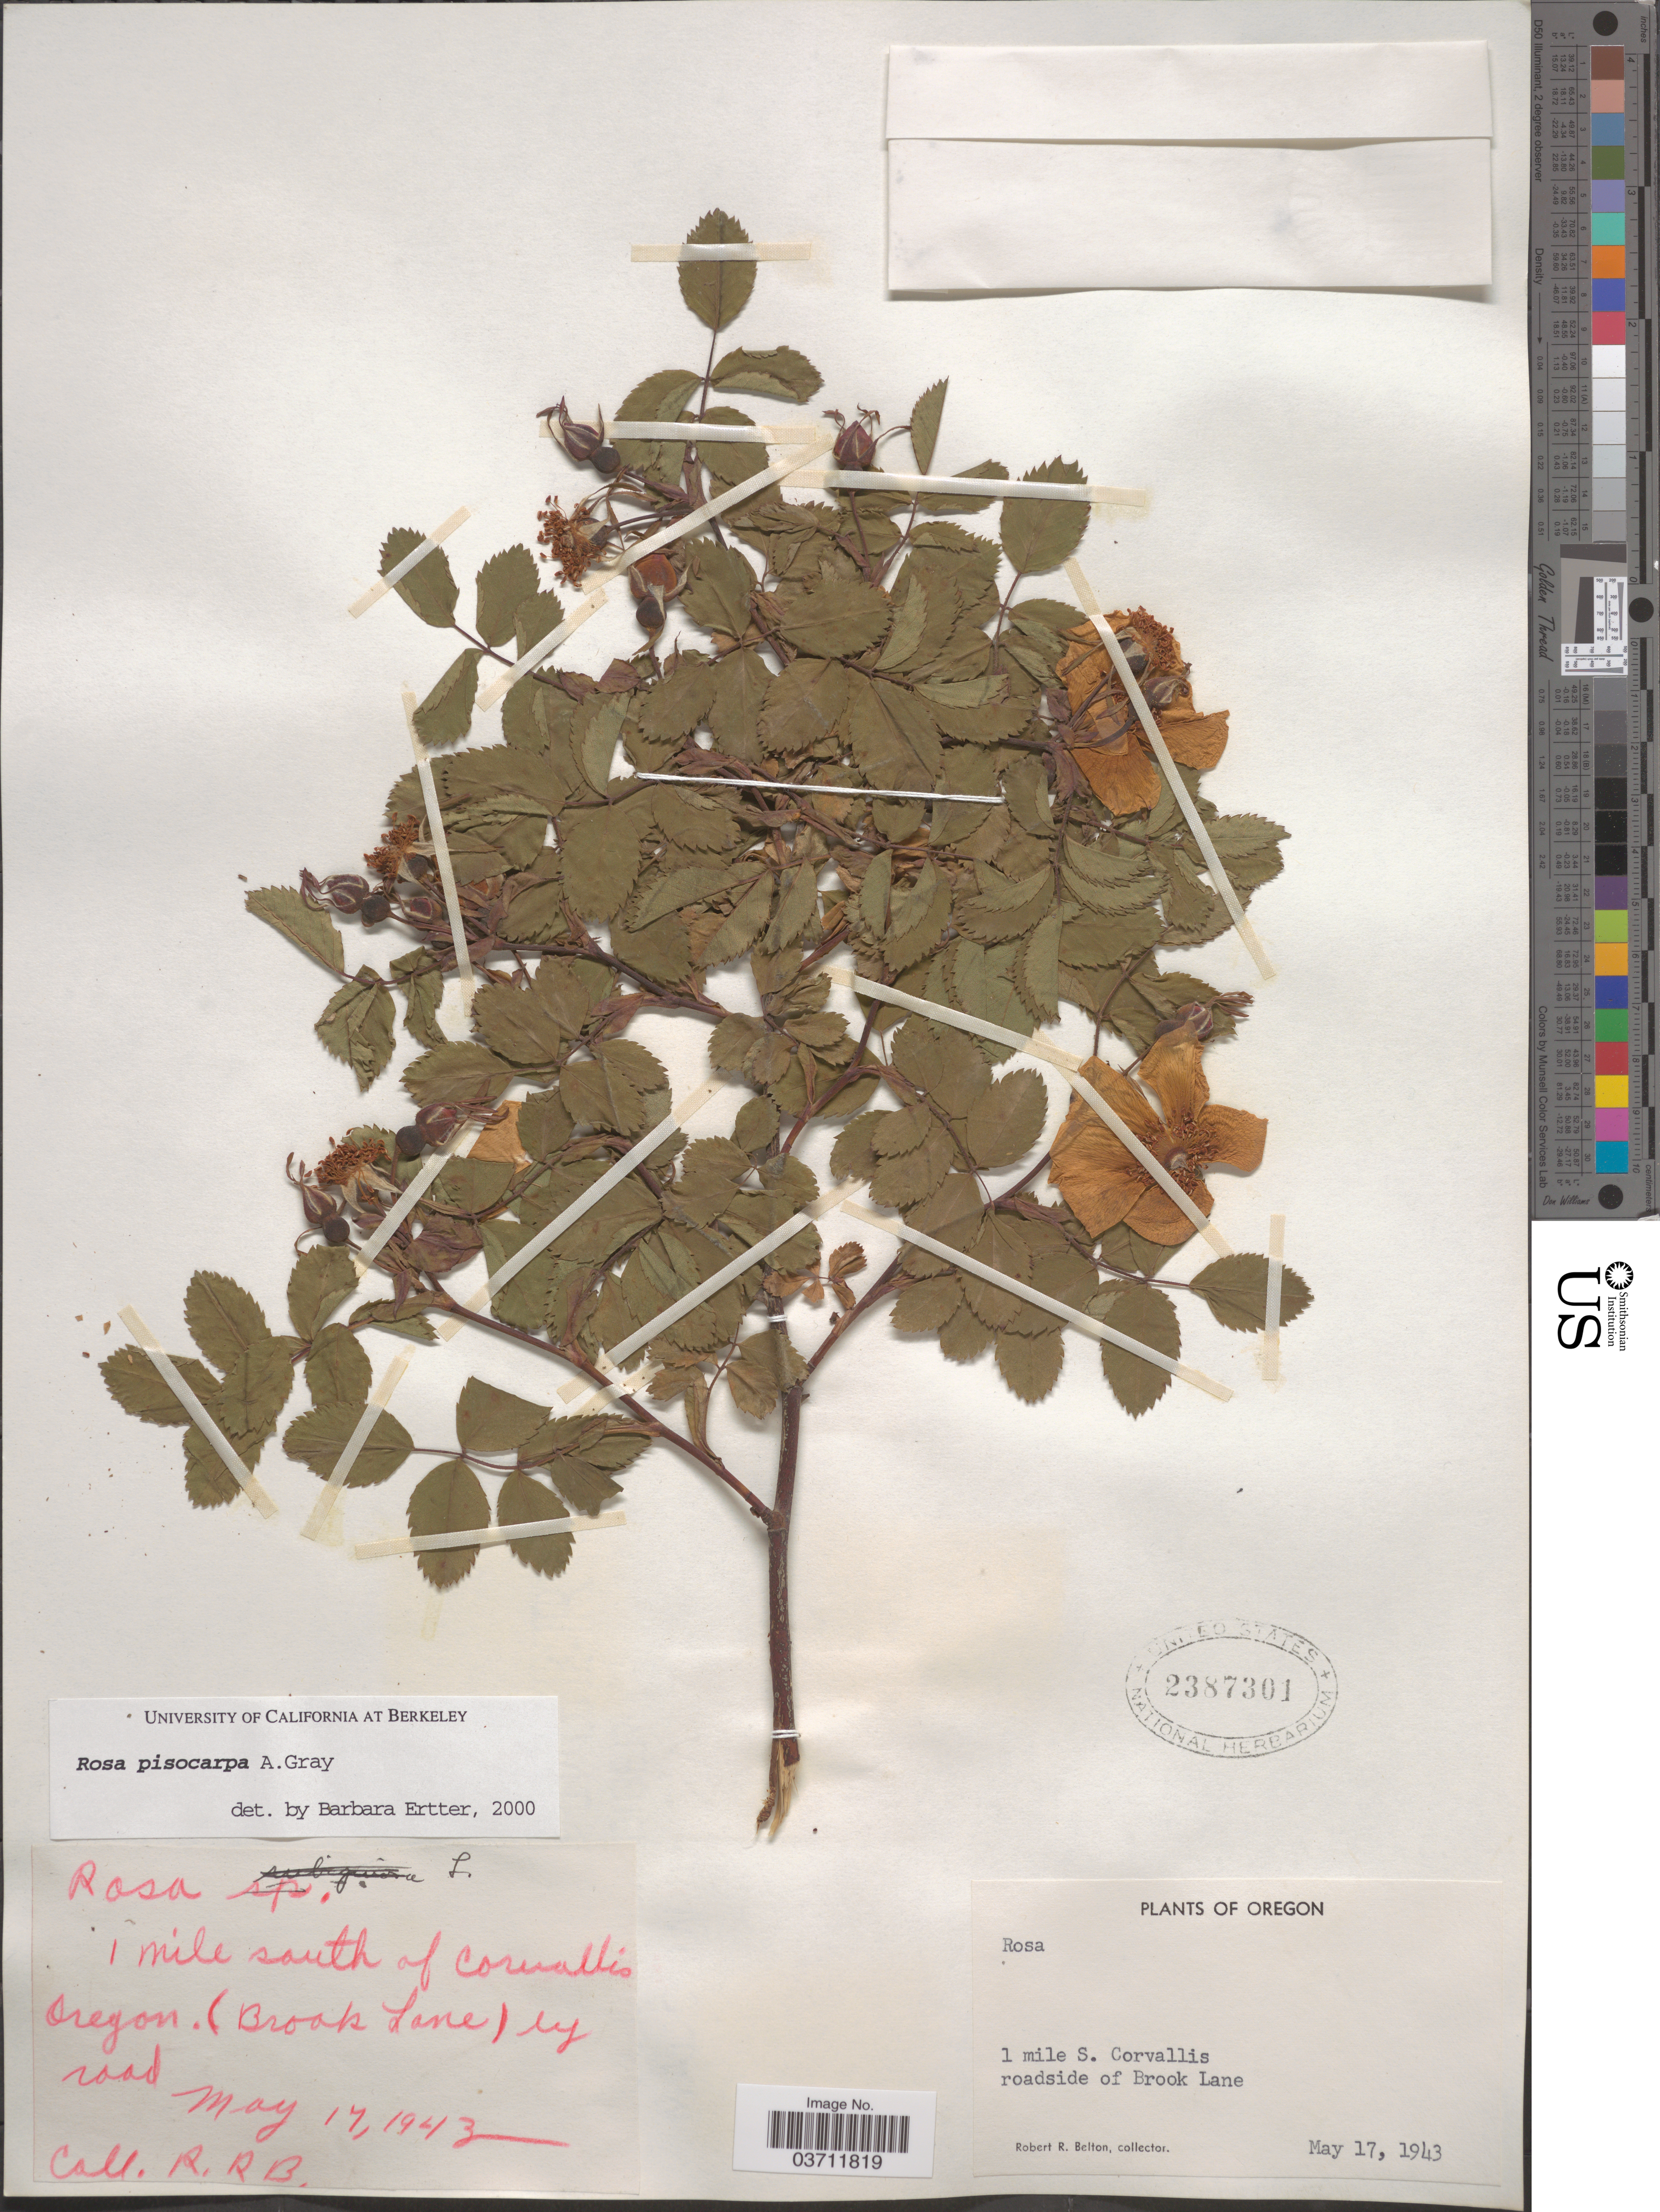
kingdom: Plantae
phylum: Tracheophyta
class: Magnoliopsida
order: Rosales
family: Rosaceae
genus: Rosa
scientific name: Rosa pisocarpa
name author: A. Gray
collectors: R. Belton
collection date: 1943-05-17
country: United States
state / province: Oregon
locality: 1 mile S. Corvallis roadside of Brook Lane.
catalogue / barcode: US 2387301